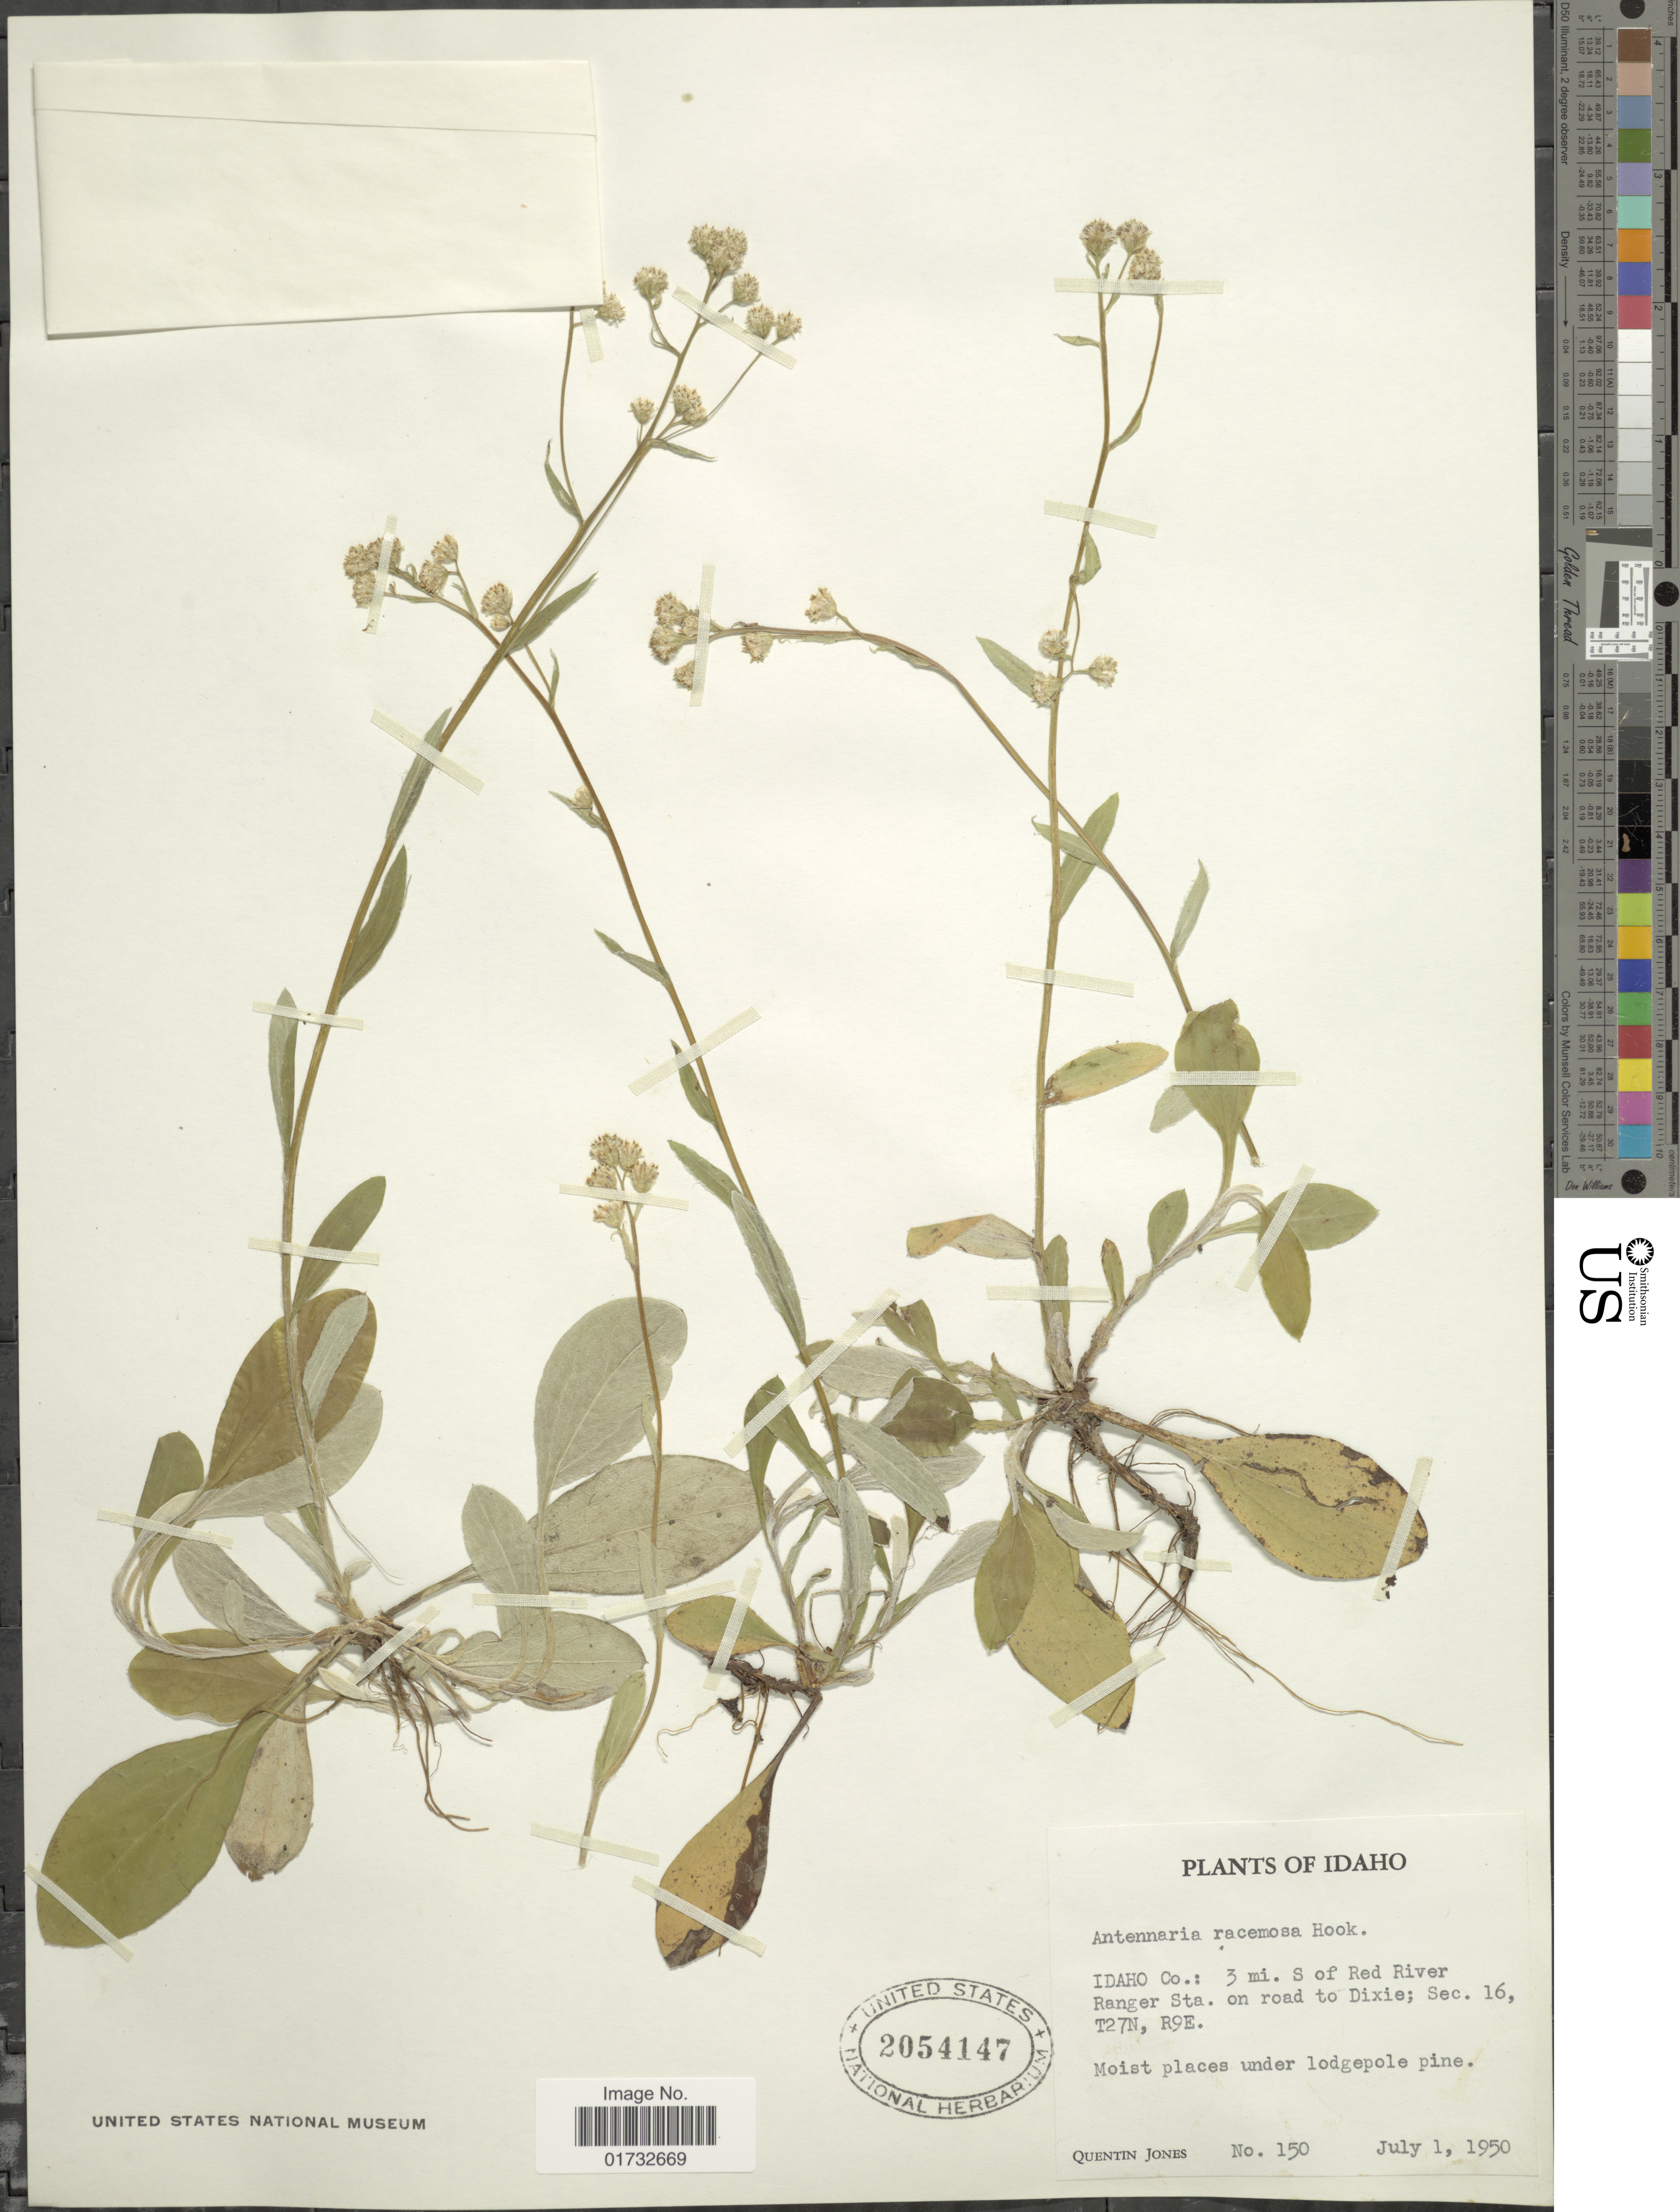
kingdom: Plantae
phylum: Tracheophyta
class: Magnoliopsida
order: Asterales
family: Asteraceae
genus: Antennaria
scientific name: Antennaria racemosa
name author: Hook.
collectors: Q. Jones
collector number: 150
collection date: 1950-07-01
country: United States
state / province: Idaho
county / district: Idaho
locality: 3 mi. S of Red River Ranger Sta. on road to Dixie; Sec. 16, T27N, R9E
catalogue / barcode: US 2054147